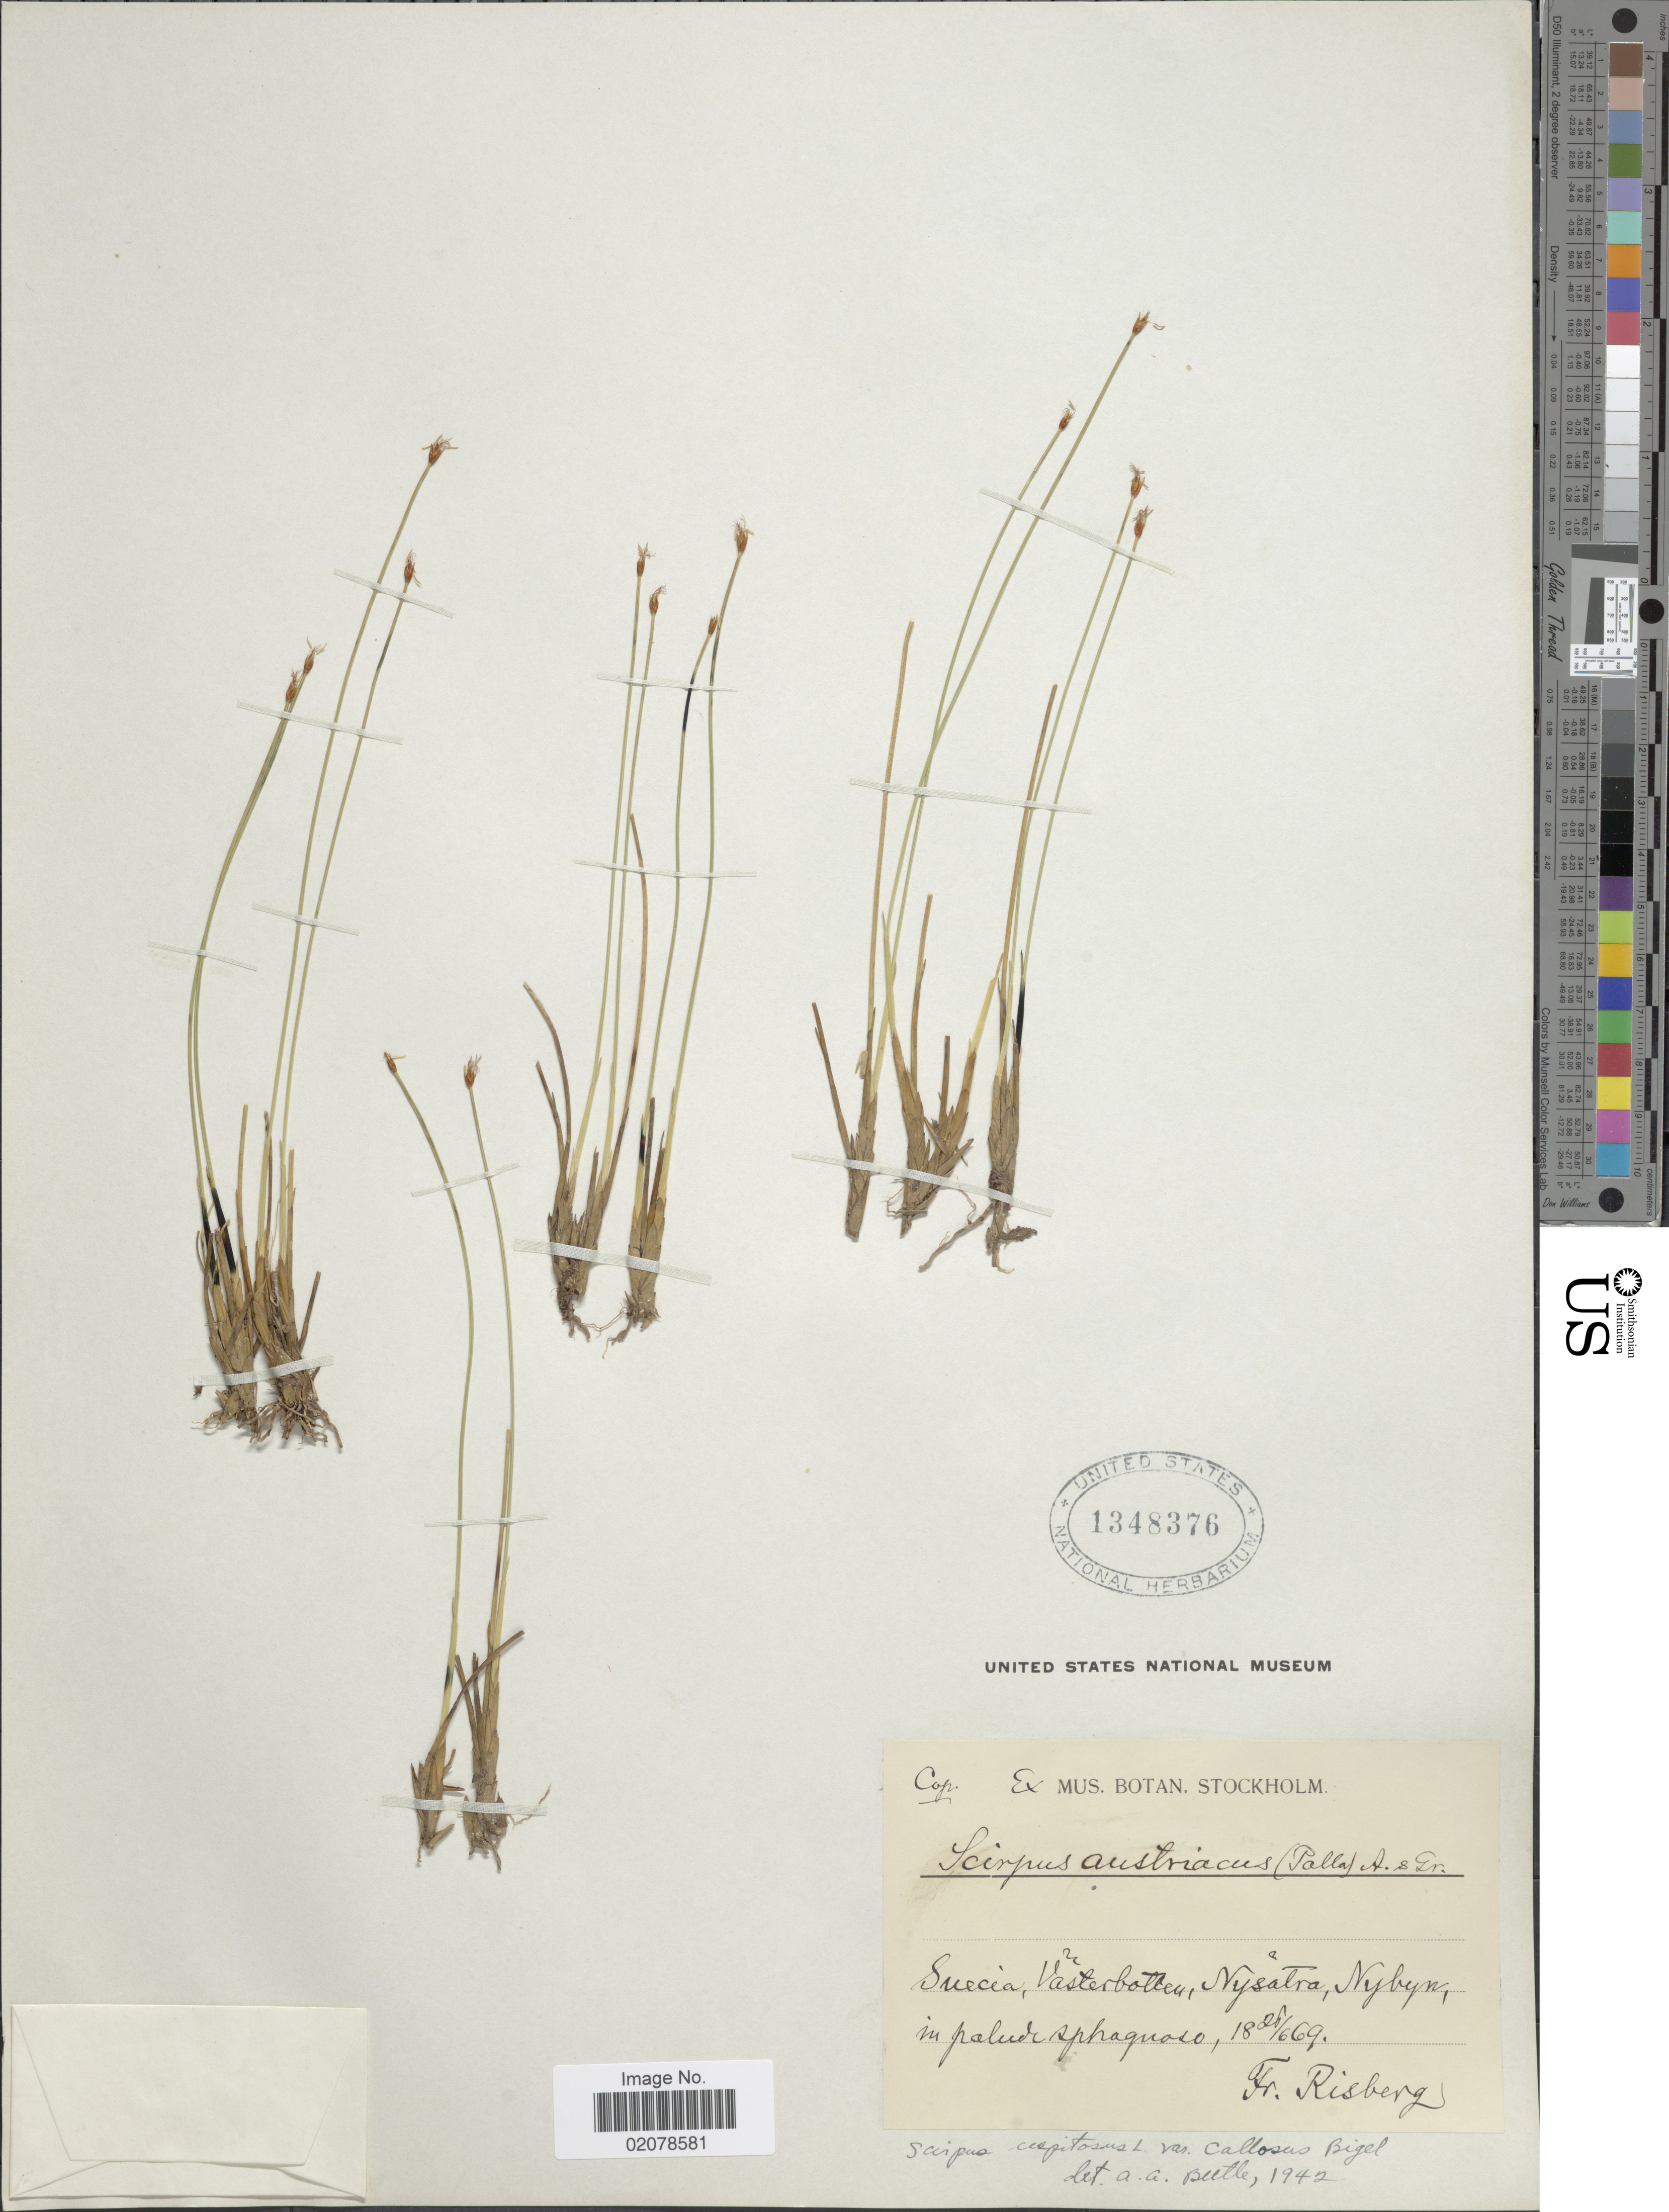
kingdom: Plantae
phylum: Tracheophyta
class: Liliopsida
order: Poales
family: Cyperaceae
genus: Trichophorum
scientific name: Trichophorum cespitosum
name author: (L.) Hartm.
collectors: Risberg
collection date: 1869-06-26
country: Sweden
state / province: Västerbotten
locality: Nysatra, Nybyn, in padue sphagnaso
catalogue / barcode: US 1348376